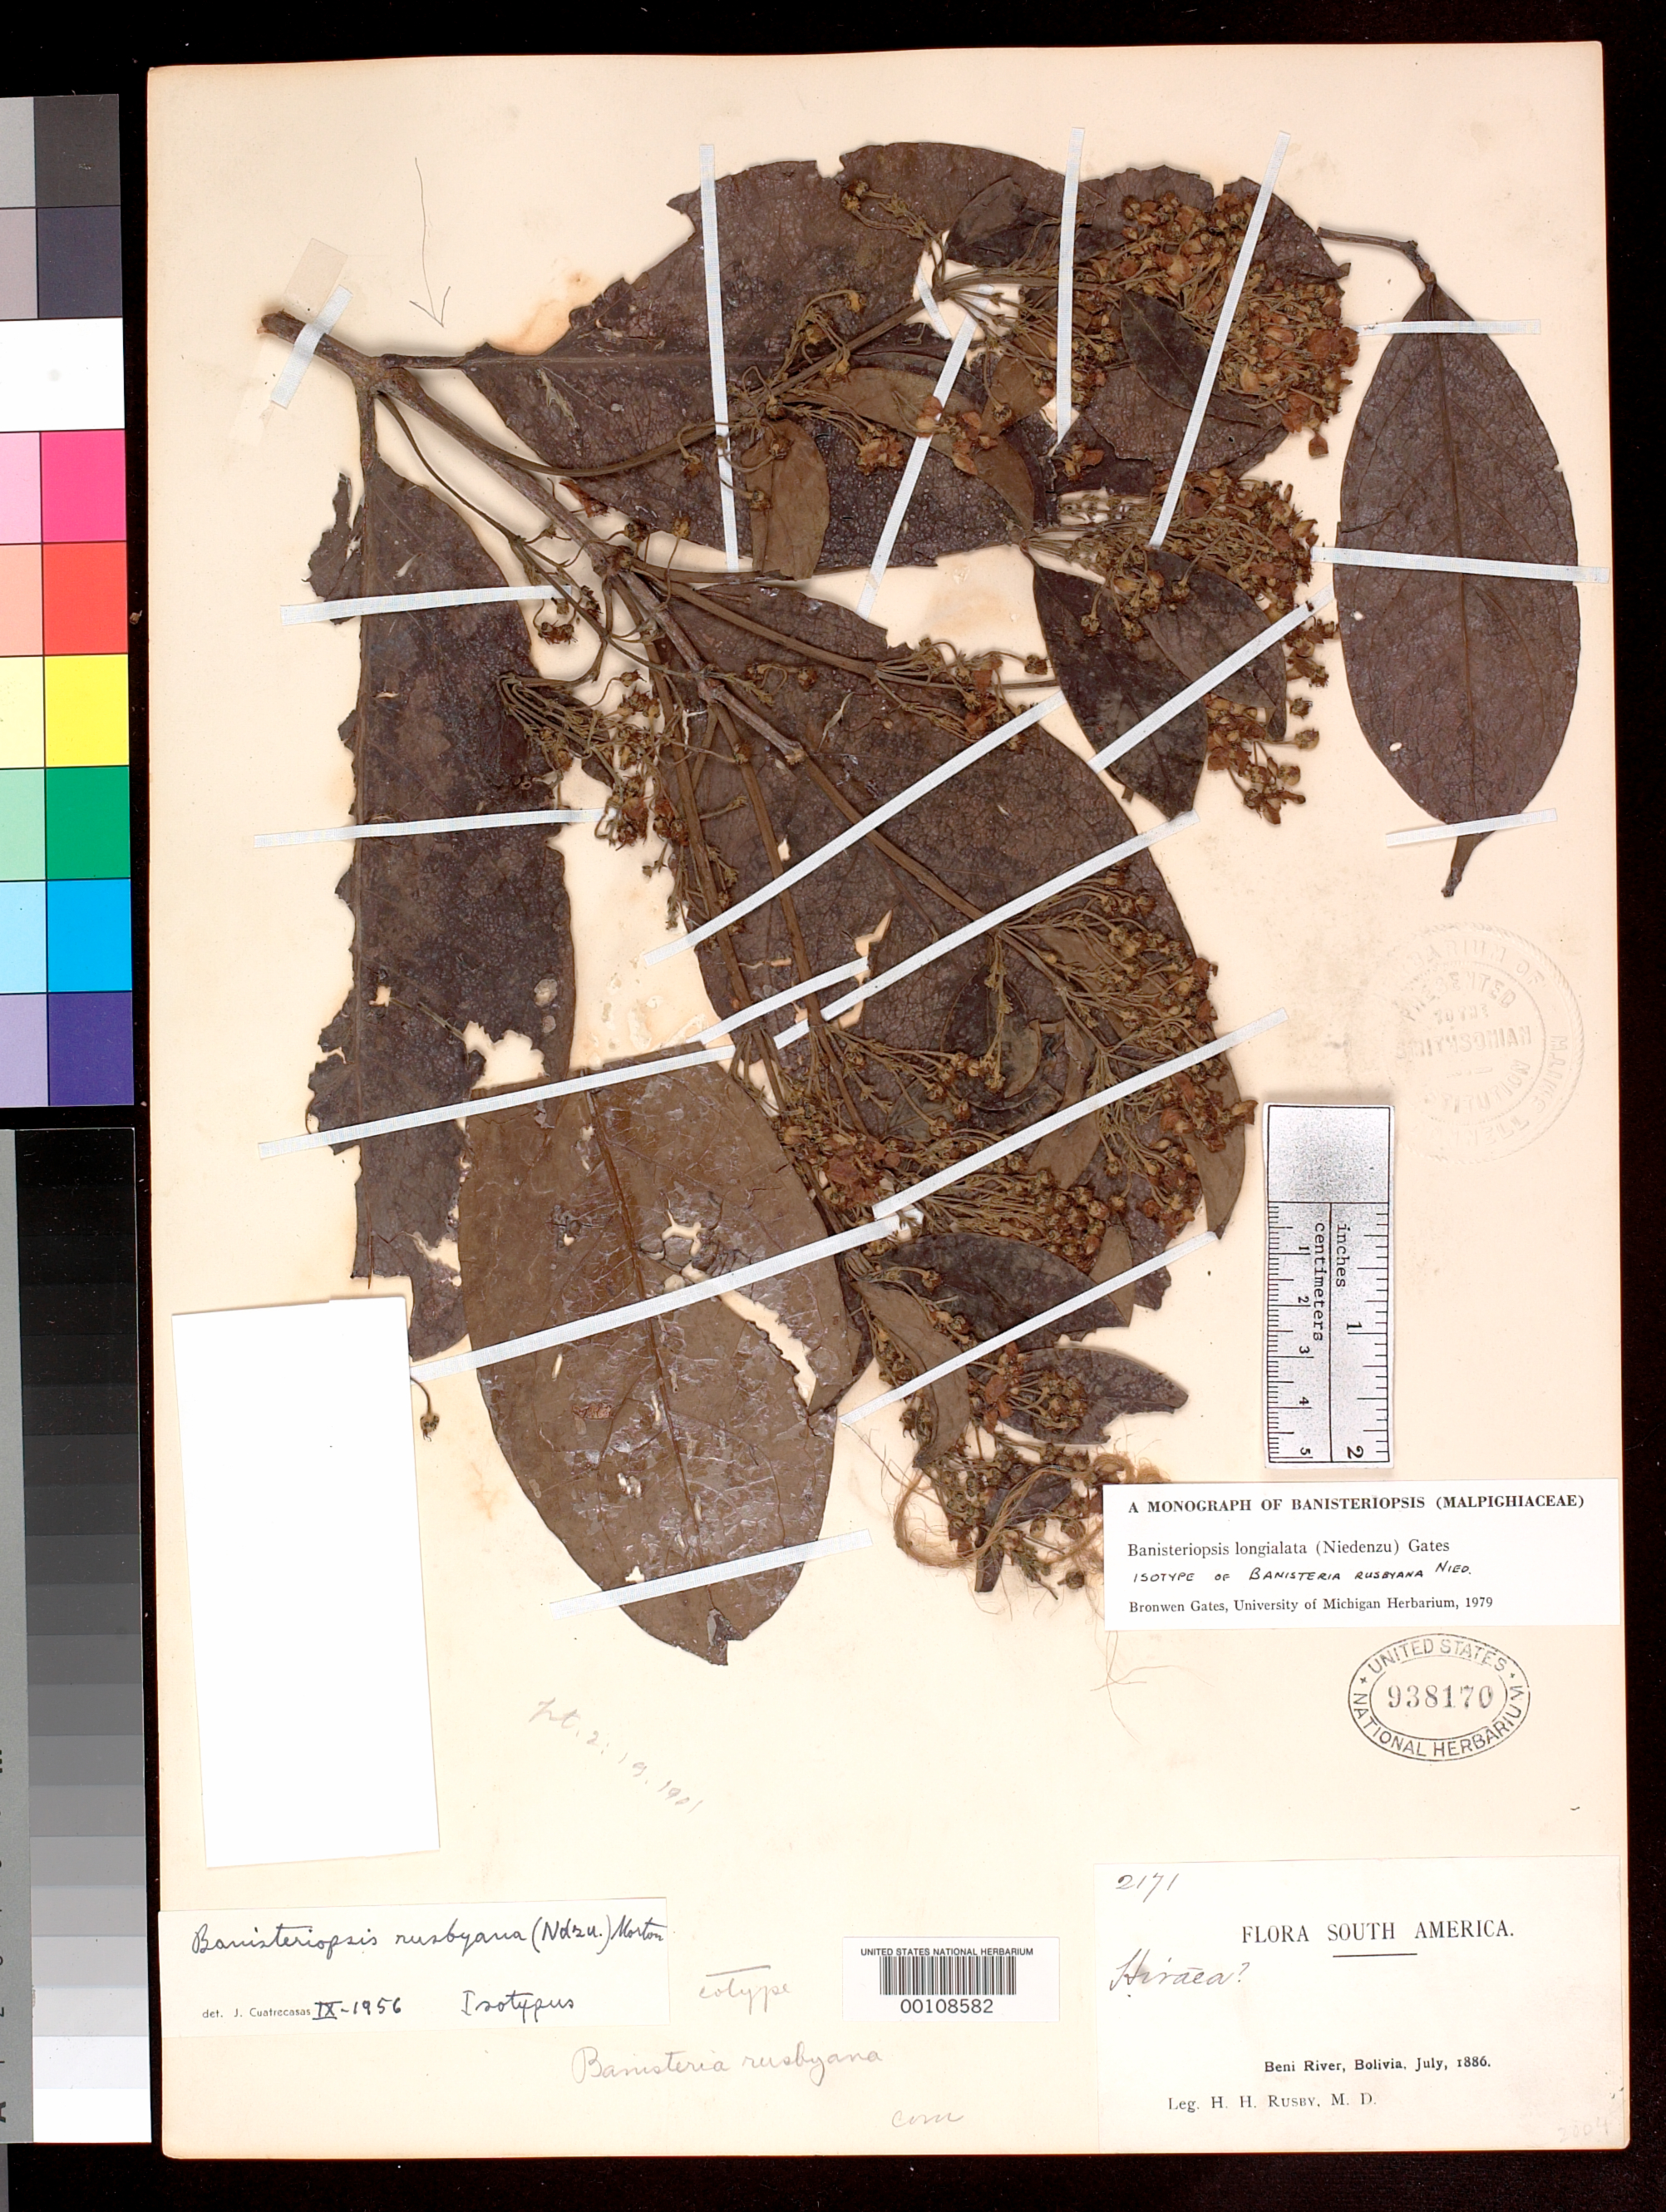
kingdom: Plantae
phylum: Tracheophyta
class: Magnoliopsida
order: Malpighiales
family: Malpighiaceae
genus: Banisteria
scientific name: Banisteria rusbyana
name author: Nied.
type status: Isotype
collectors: H. H. Rusby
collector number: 2171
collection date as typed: Jul 1886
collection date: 1886-07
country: Bolivia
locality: Beni River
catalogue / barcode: US 938170